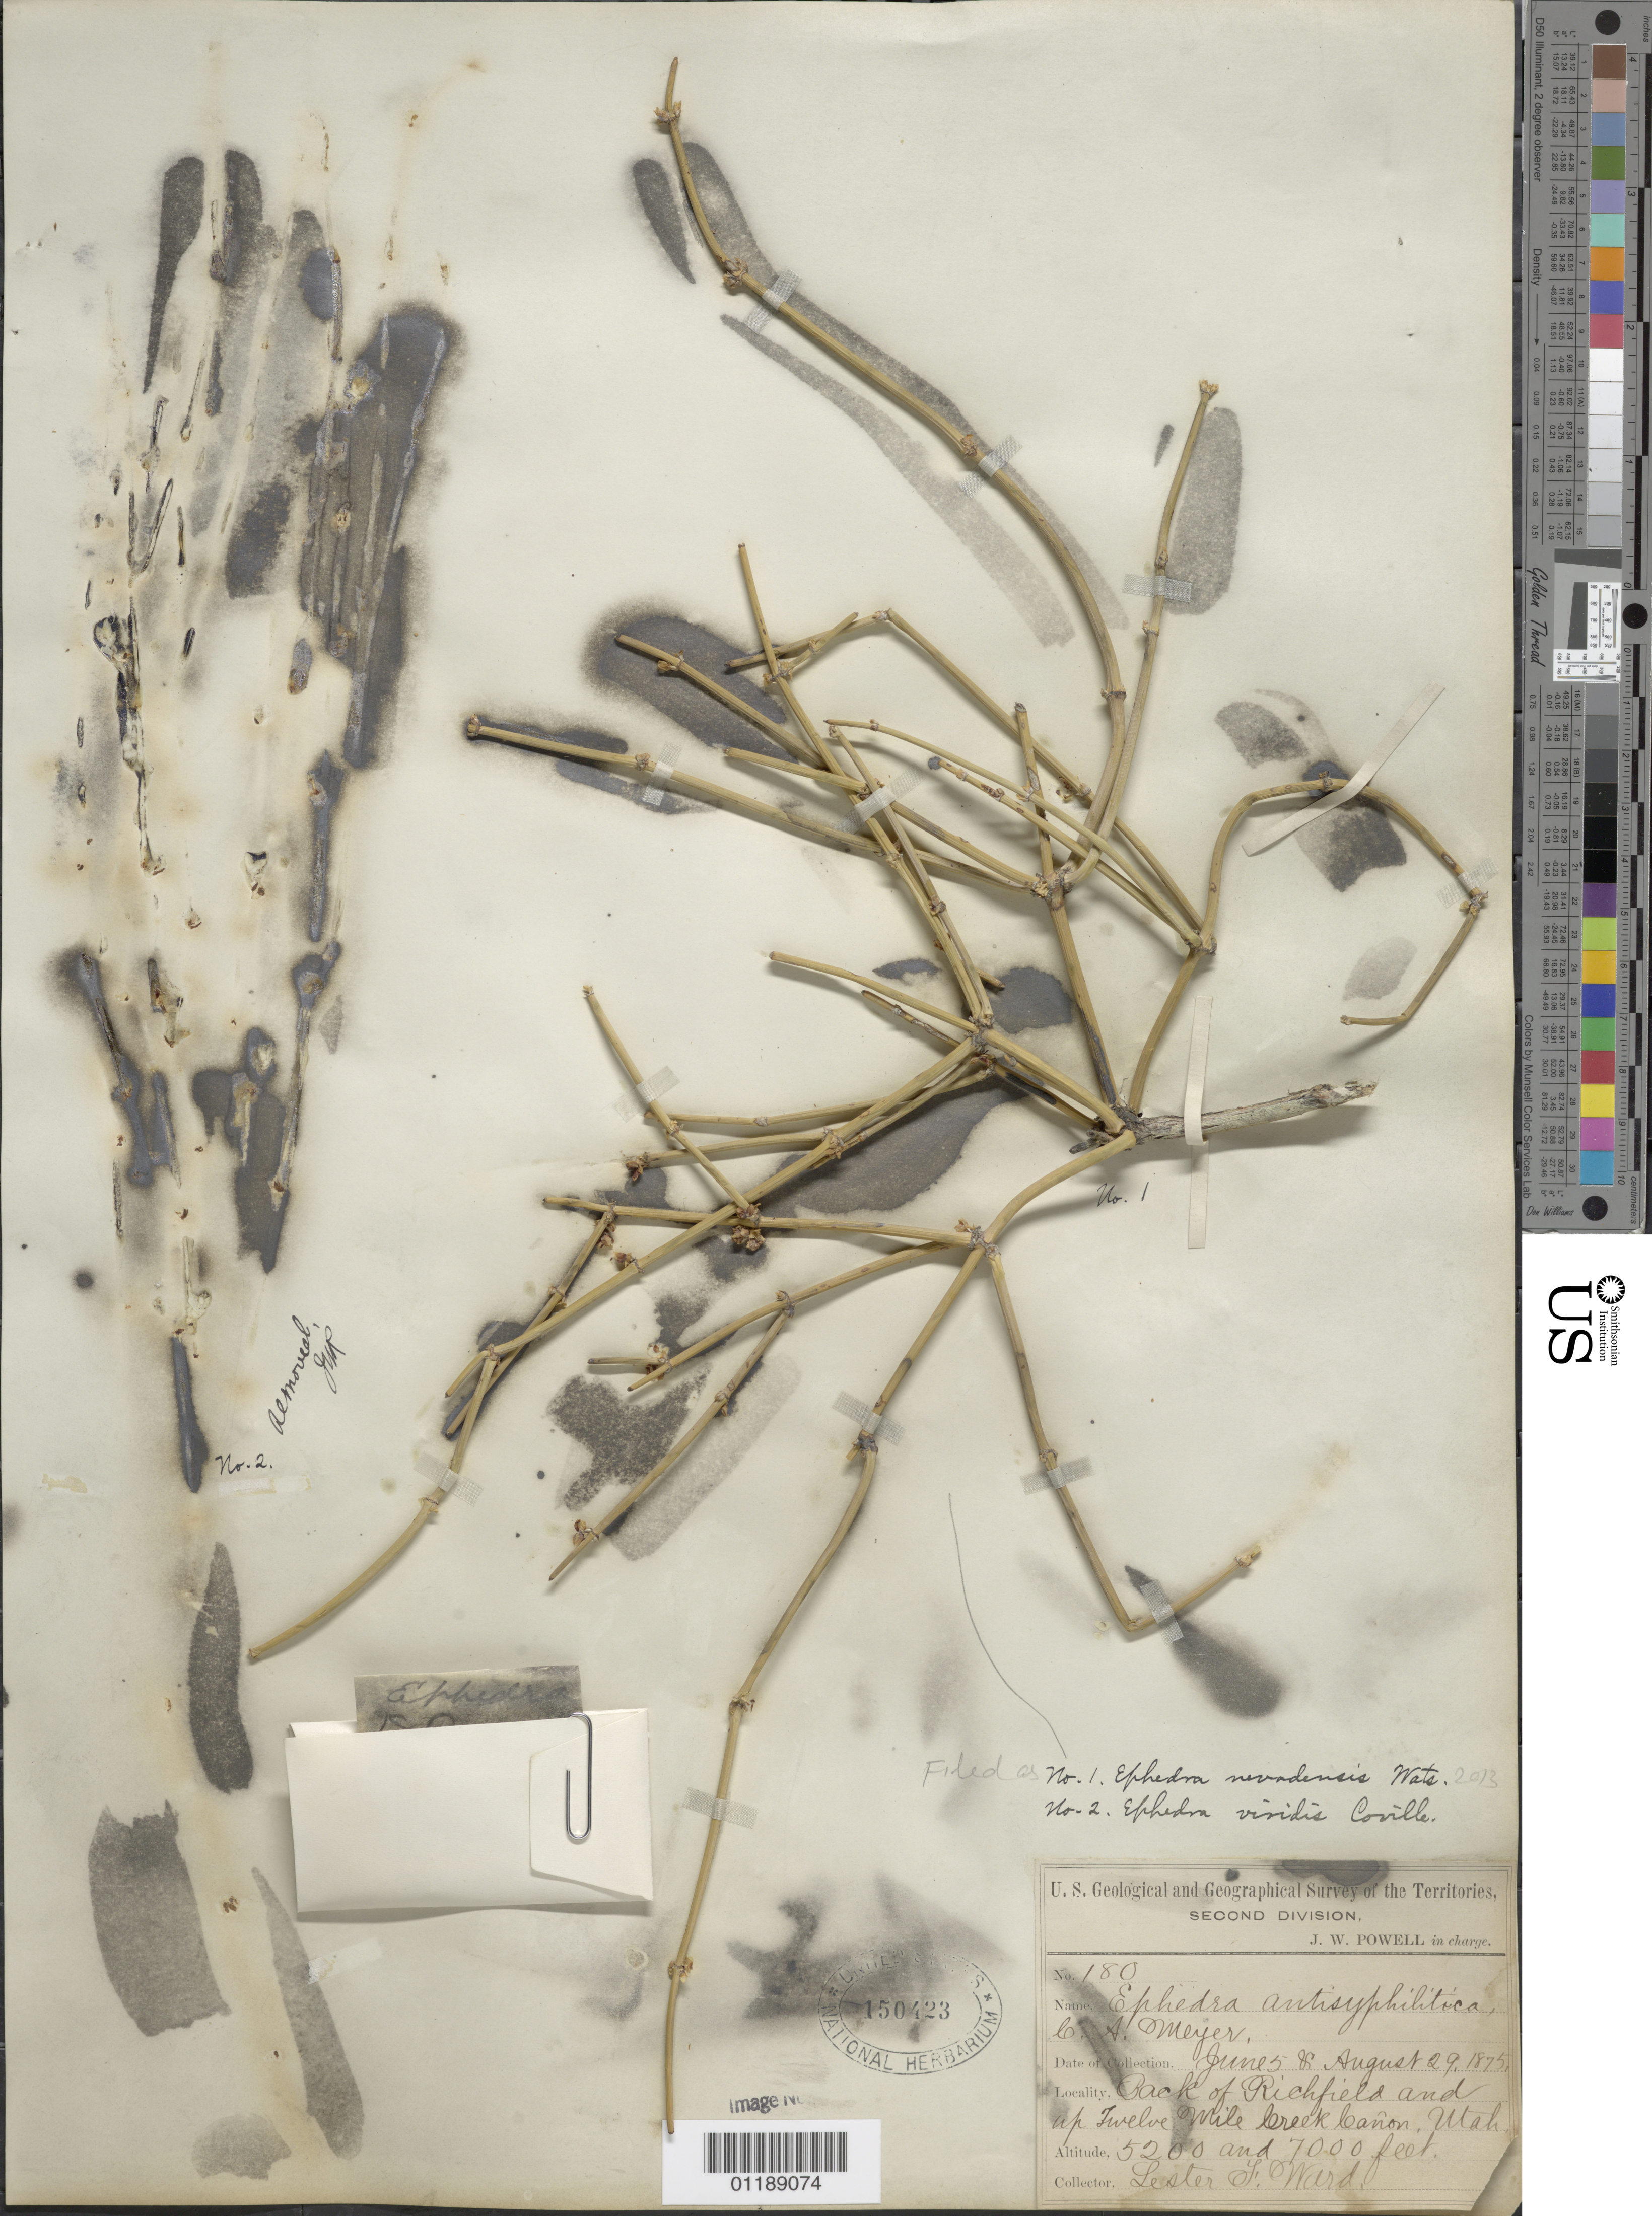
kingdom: Plantae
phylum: Tracheophyta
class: Gnetopsida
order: Ephedrales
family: Ephedraceae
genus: Ephedra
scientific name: Ephedra nevadensis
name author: S. Watson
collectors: L. F. Ward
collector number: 180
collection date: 1875-06-05,1875-08-29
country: United States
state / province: Utah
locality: Back of Richfield and up twelve mile Creek Canyon.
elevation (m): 1585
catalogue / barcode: US 150423